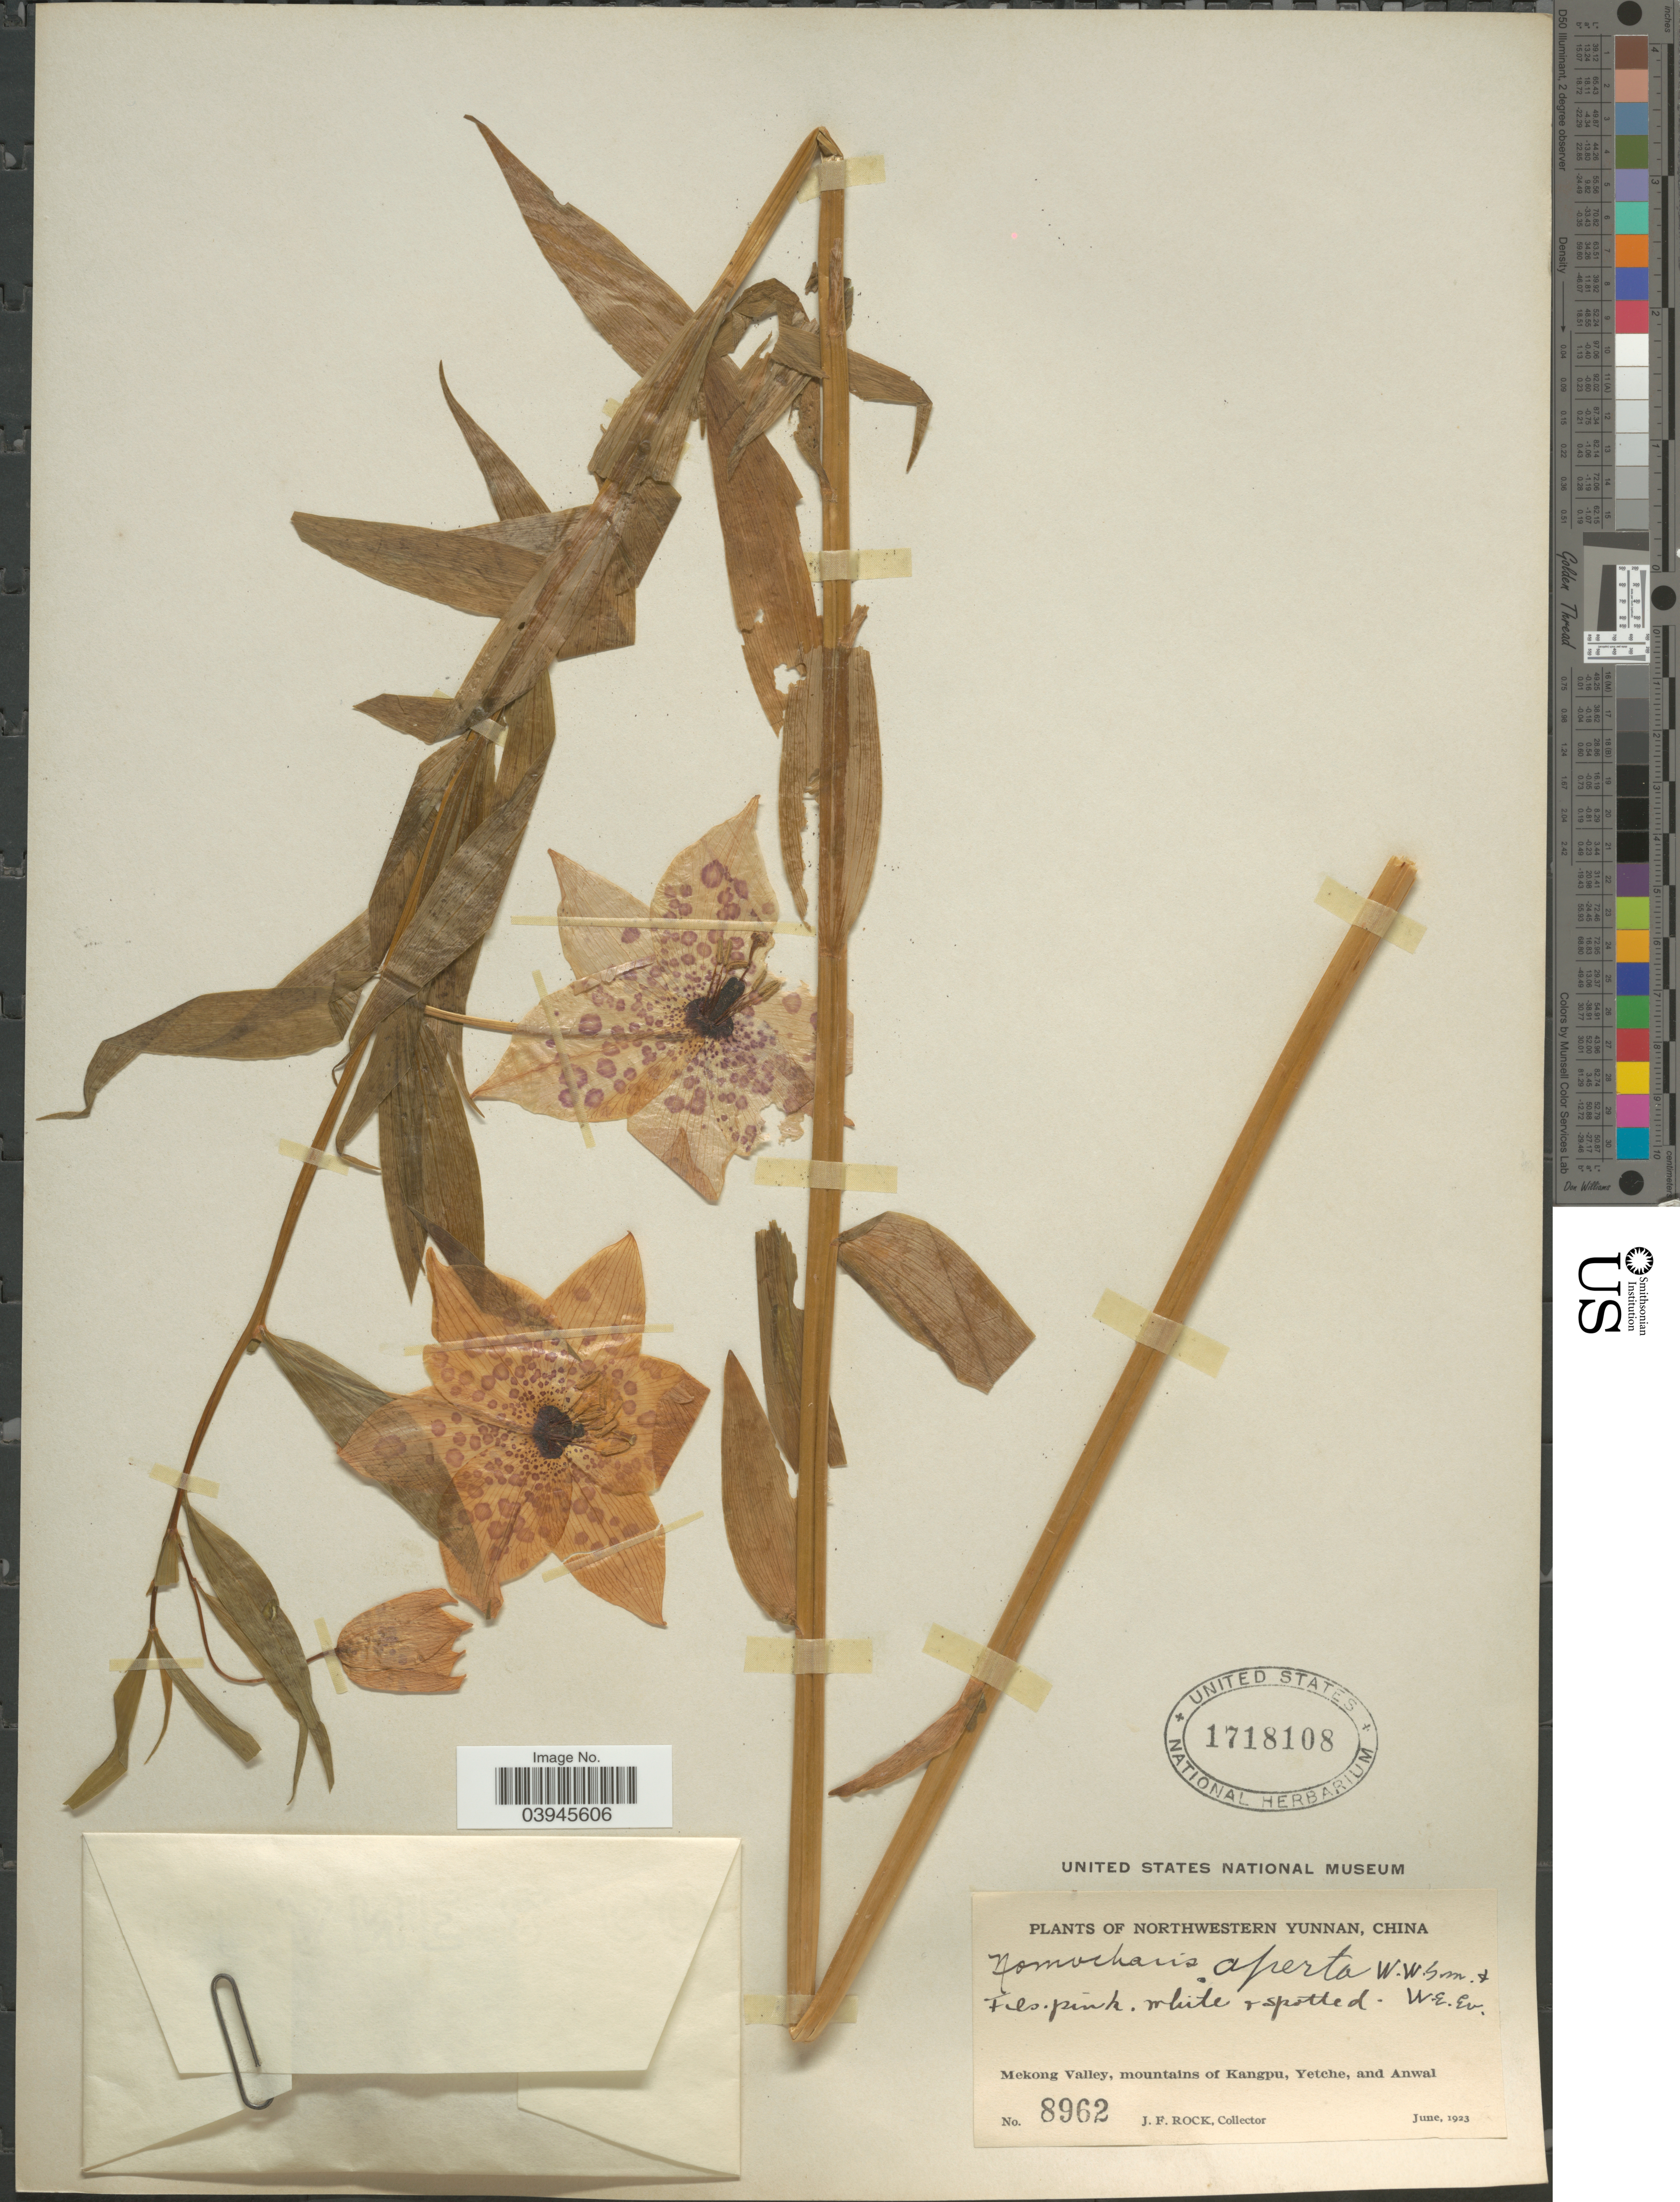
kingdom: Plantae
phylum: Tracheophyta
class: Liliopsida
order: Liliales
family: Liliaceae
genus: Lilium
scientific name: Lilium apertum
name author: Franch.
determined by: Strong, Mark T., (BOT), Smithsonian Institution - National Museum of Natural History (UNITED STATES)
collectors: J. Rock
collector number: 8962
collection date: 1923-06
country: China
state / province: Yunnan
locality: Northwestern Yunnan. Mekong Valley, mountains of Kangpu, Yetche, and Anwal.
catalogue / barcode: US 1718108